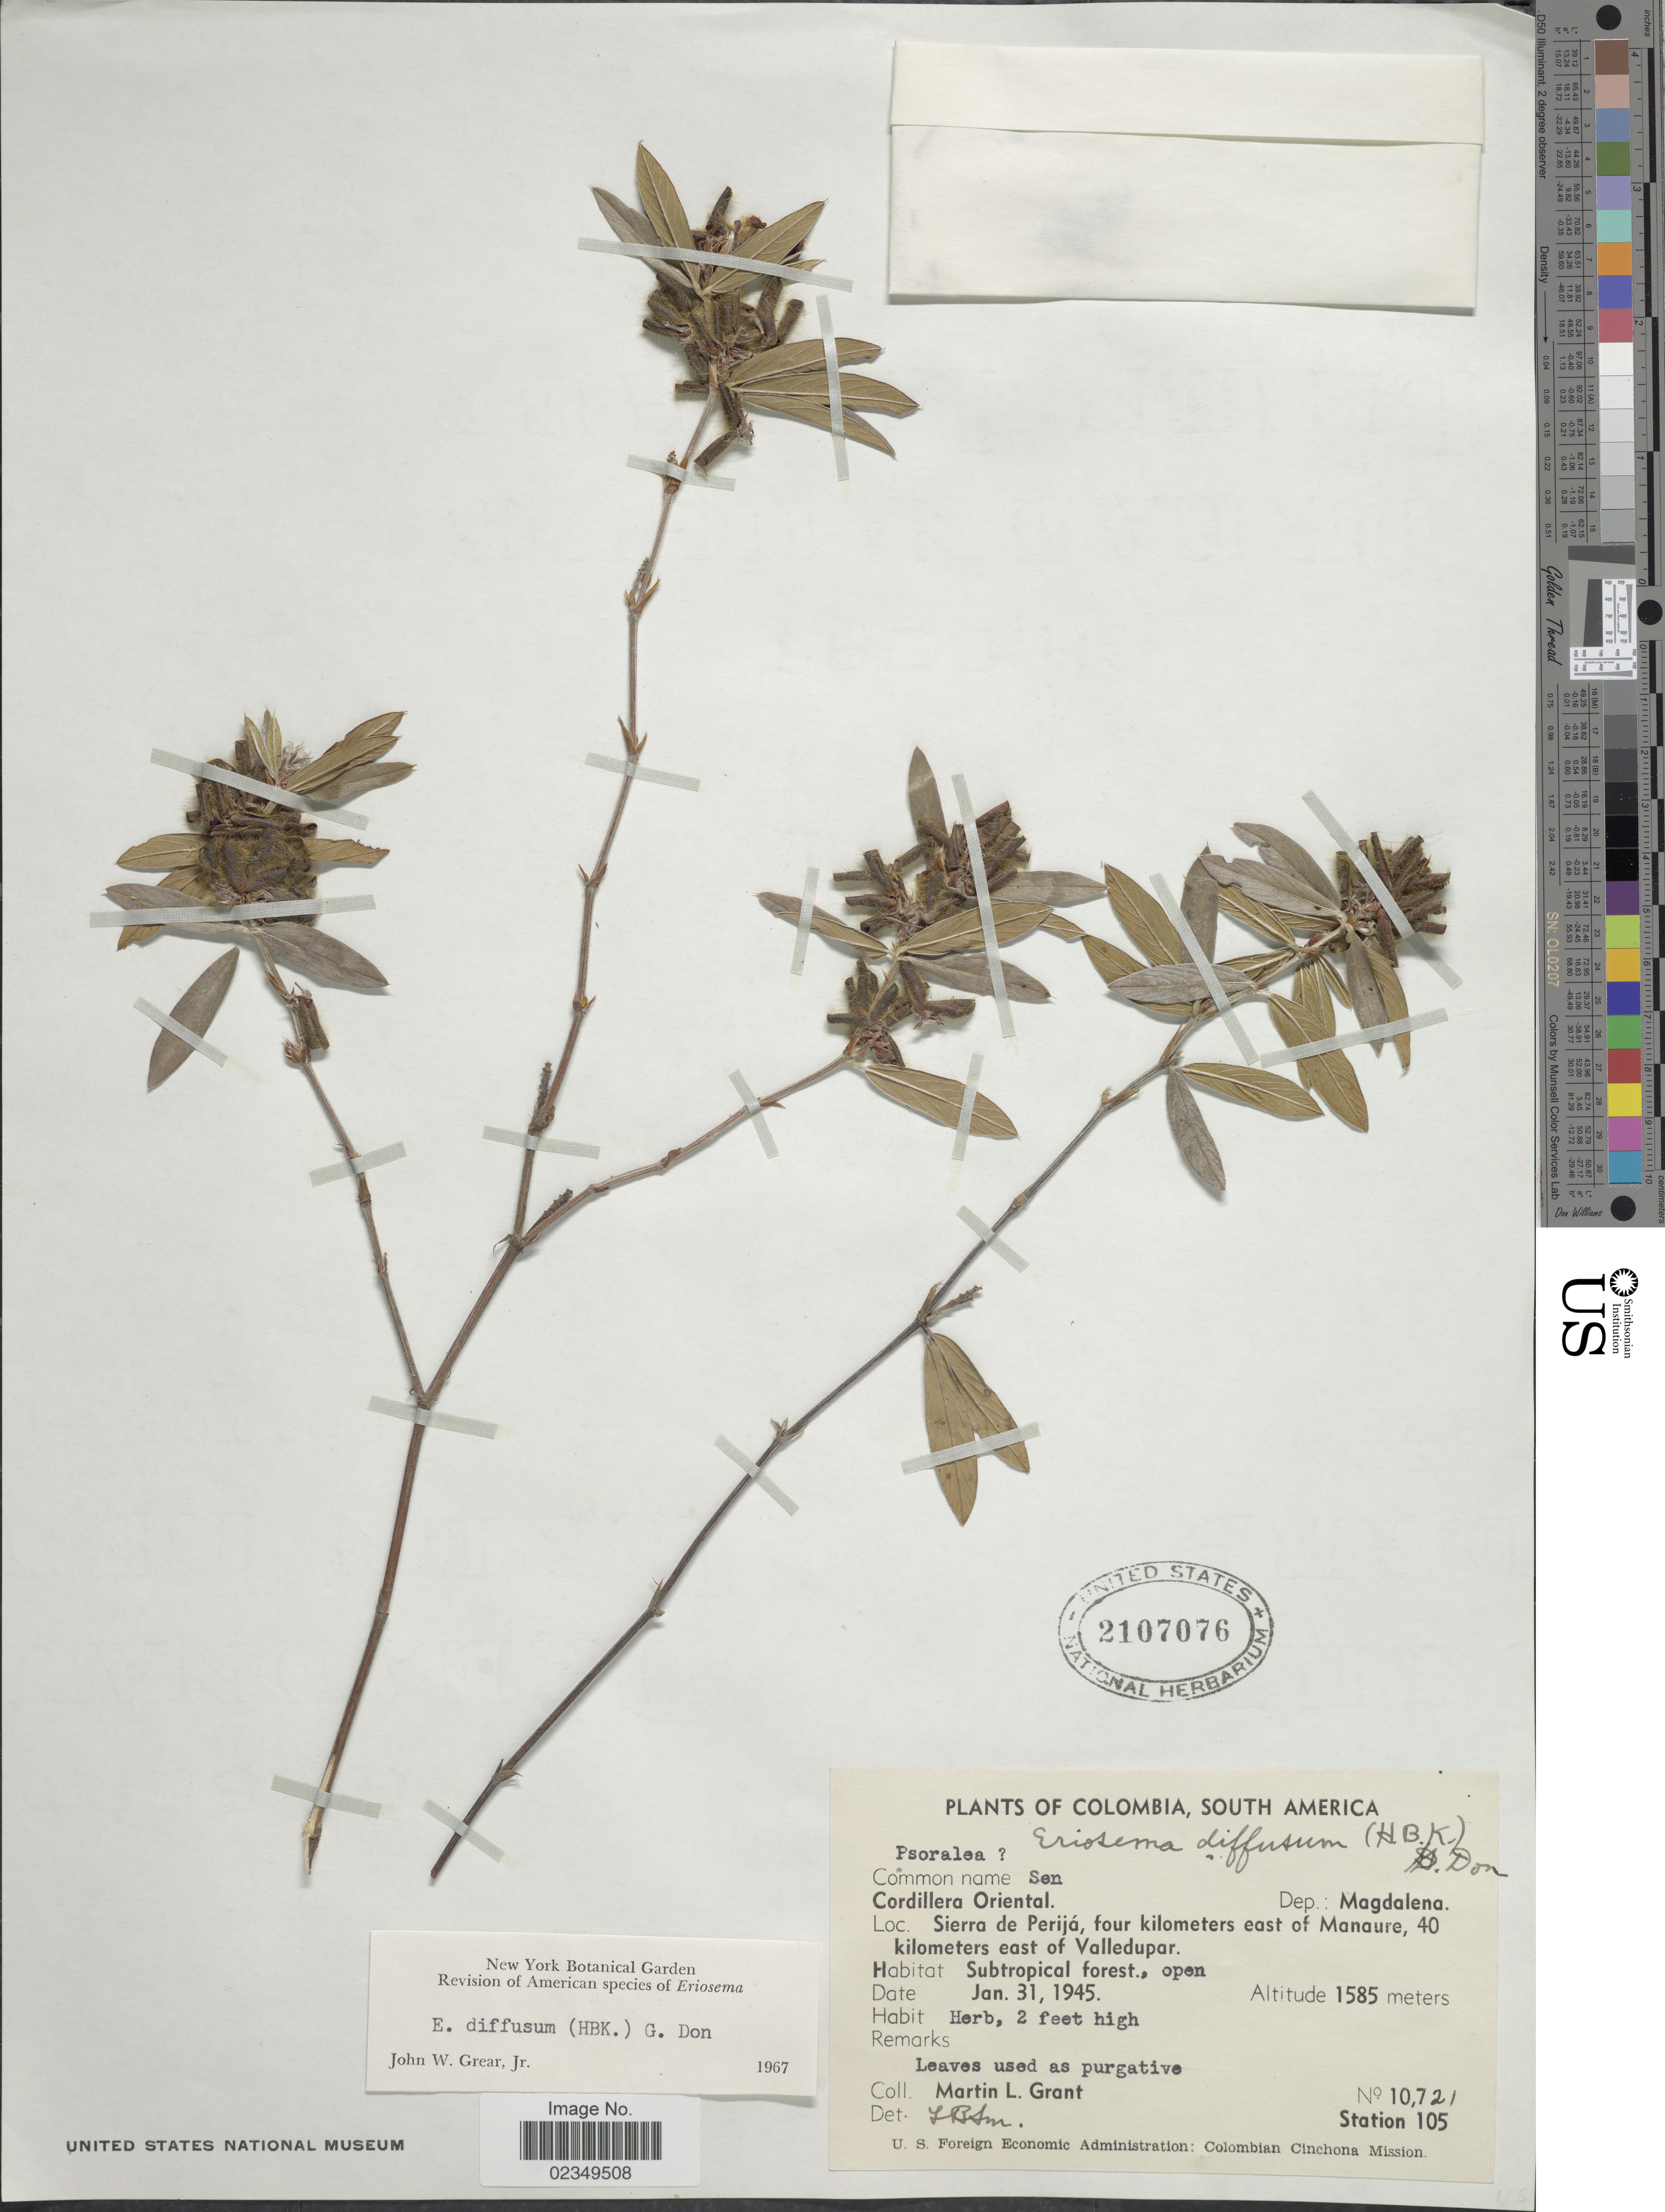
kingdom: Plantae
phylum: Tracheophyta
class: Magnoliopsida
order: Fabales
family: Fabaceae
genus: Eriosema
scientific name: Eriosema diffusum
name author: (Kunth) G. Don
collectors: M. L. Grant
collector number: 10721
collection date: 1945-01-31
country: Colombia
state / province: Magdalena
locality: Cordillera Oriental. Sierra de Perijá, four kilometers east of Manaure, 40 kilometers east of Valledupar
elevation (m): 1585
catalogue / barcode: US 2107076